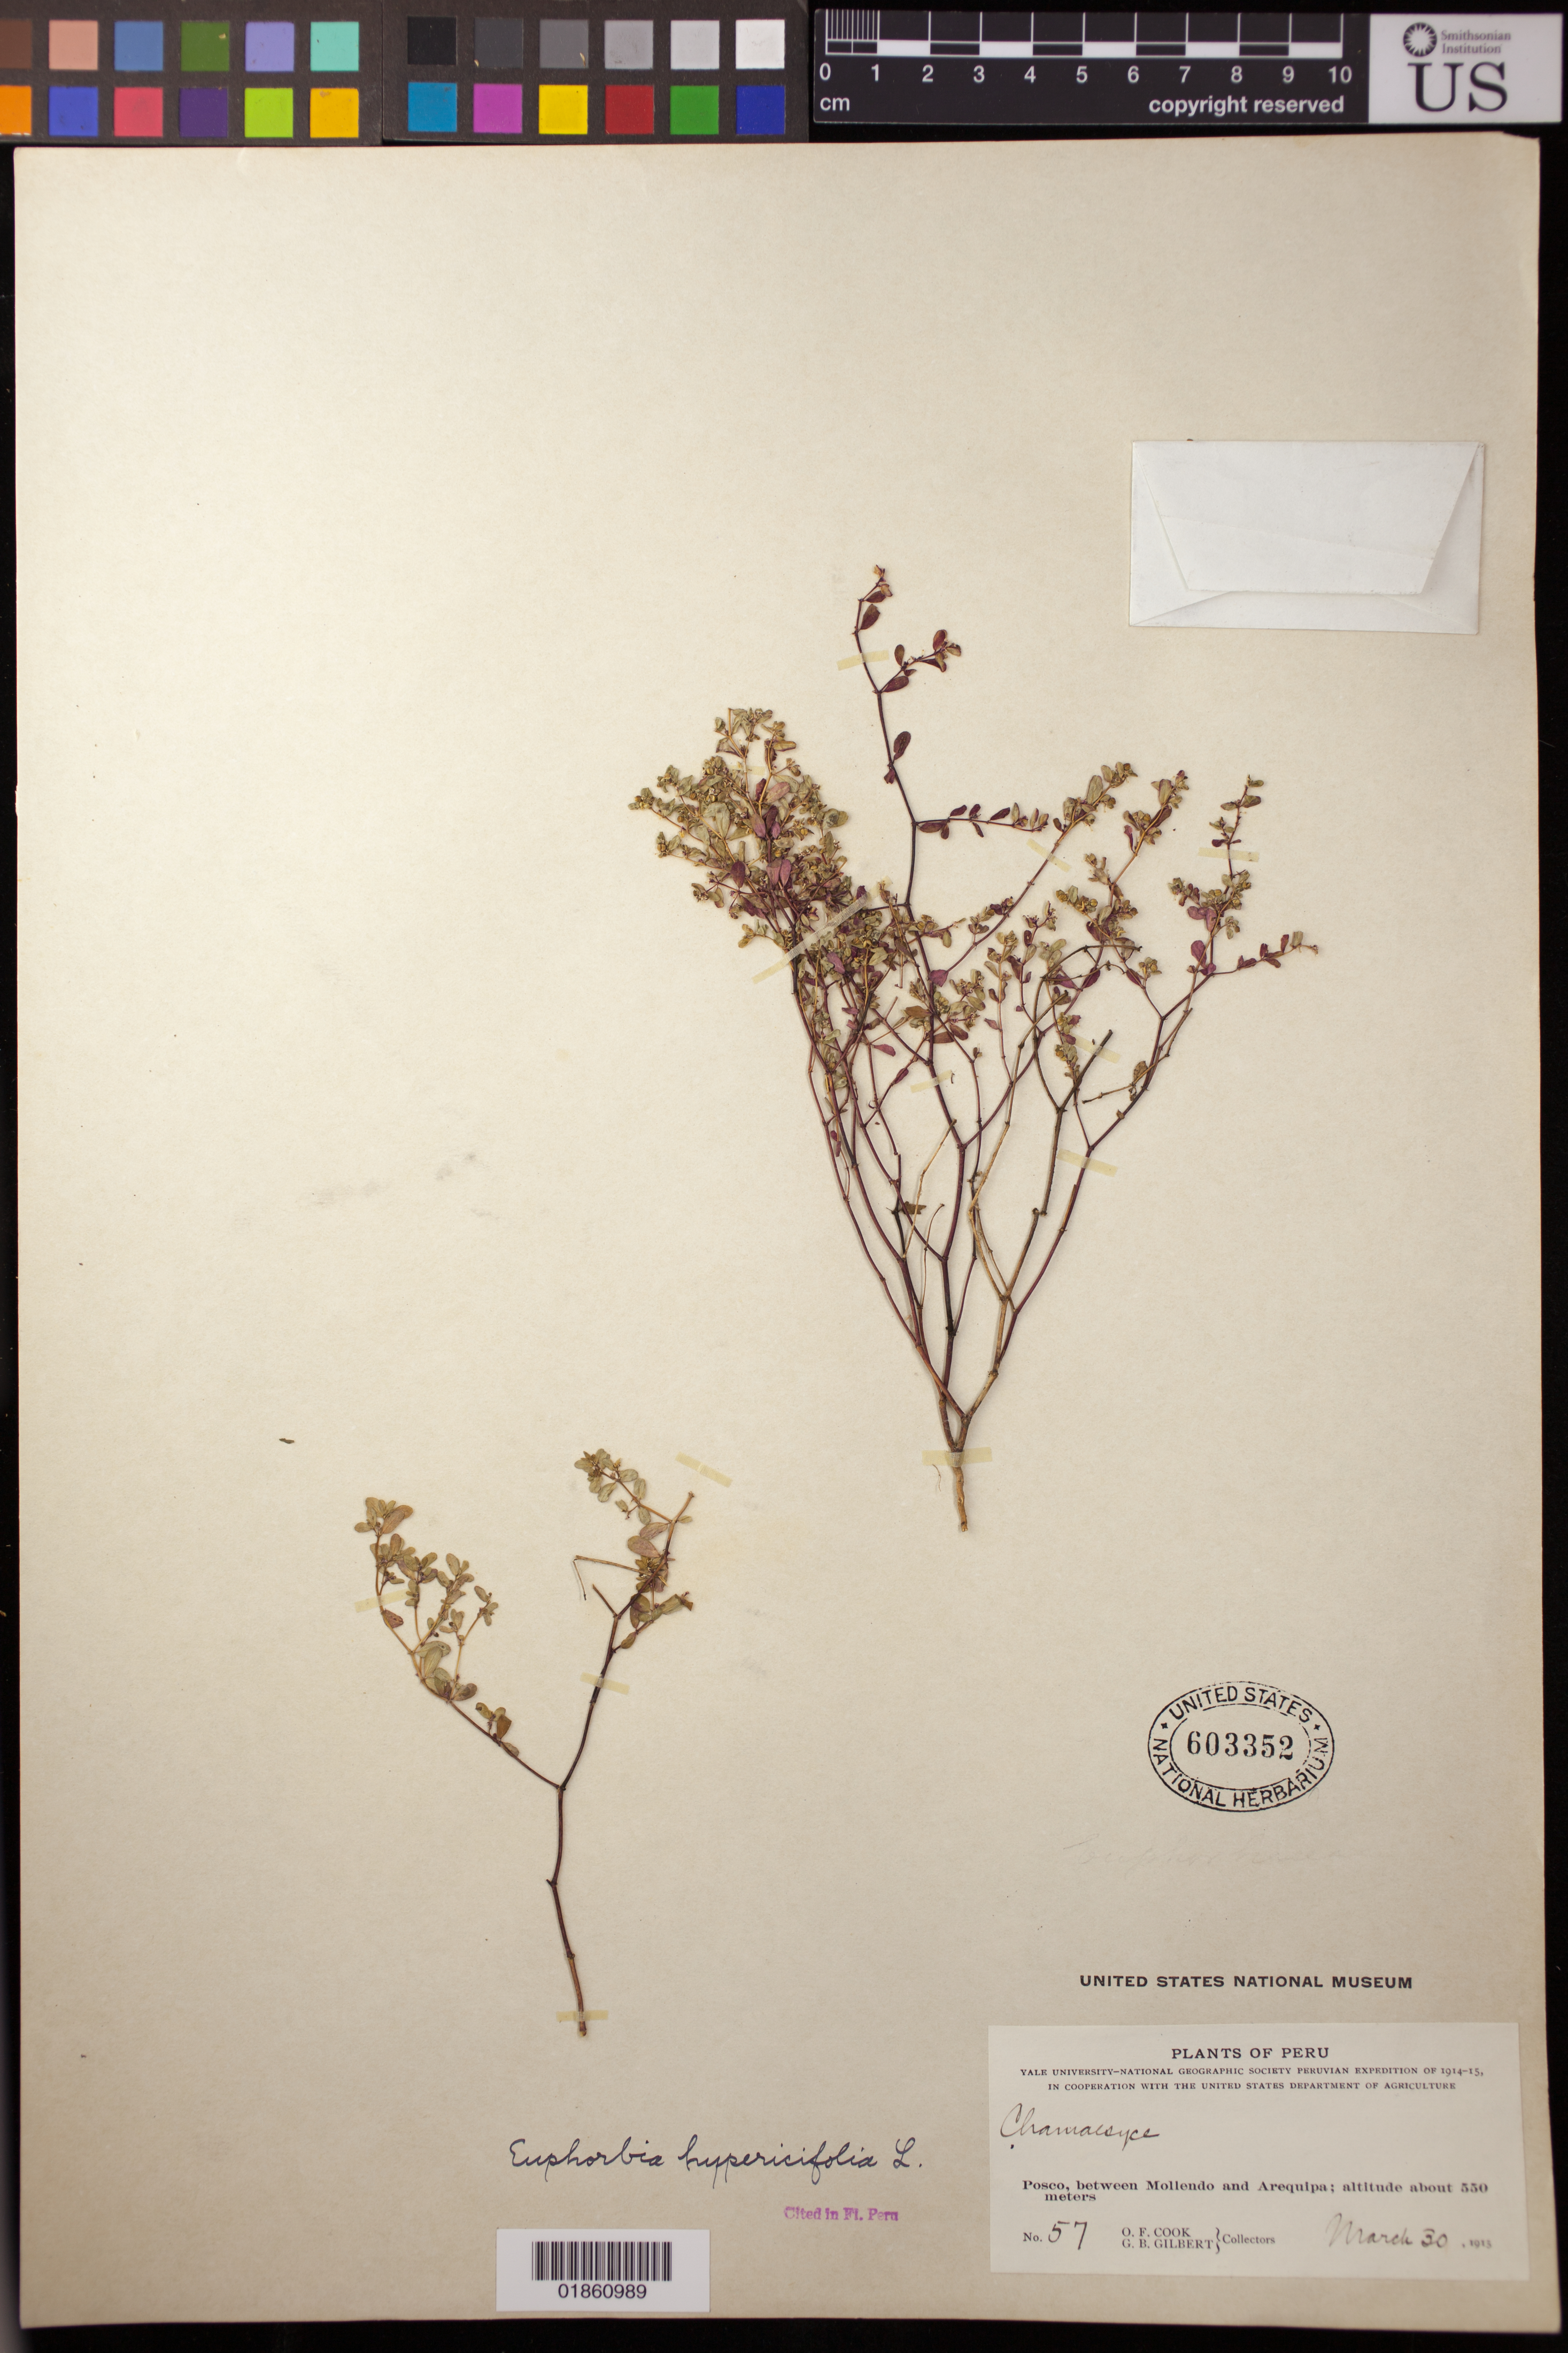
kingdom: Plantae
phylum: Tracheophyta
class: Magnoliopsida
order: Malpighiales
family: Euphorbiaceae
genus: Euphorbia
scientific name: Euphorbia hypericifolia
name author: L.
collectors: O. F. Cook & G. B. Gilbert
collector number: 57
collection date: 1915-03-30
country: Peru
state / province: Arequipa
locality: Posco, between Mollendo and Arequipa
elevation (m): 550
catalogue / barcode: US 603352